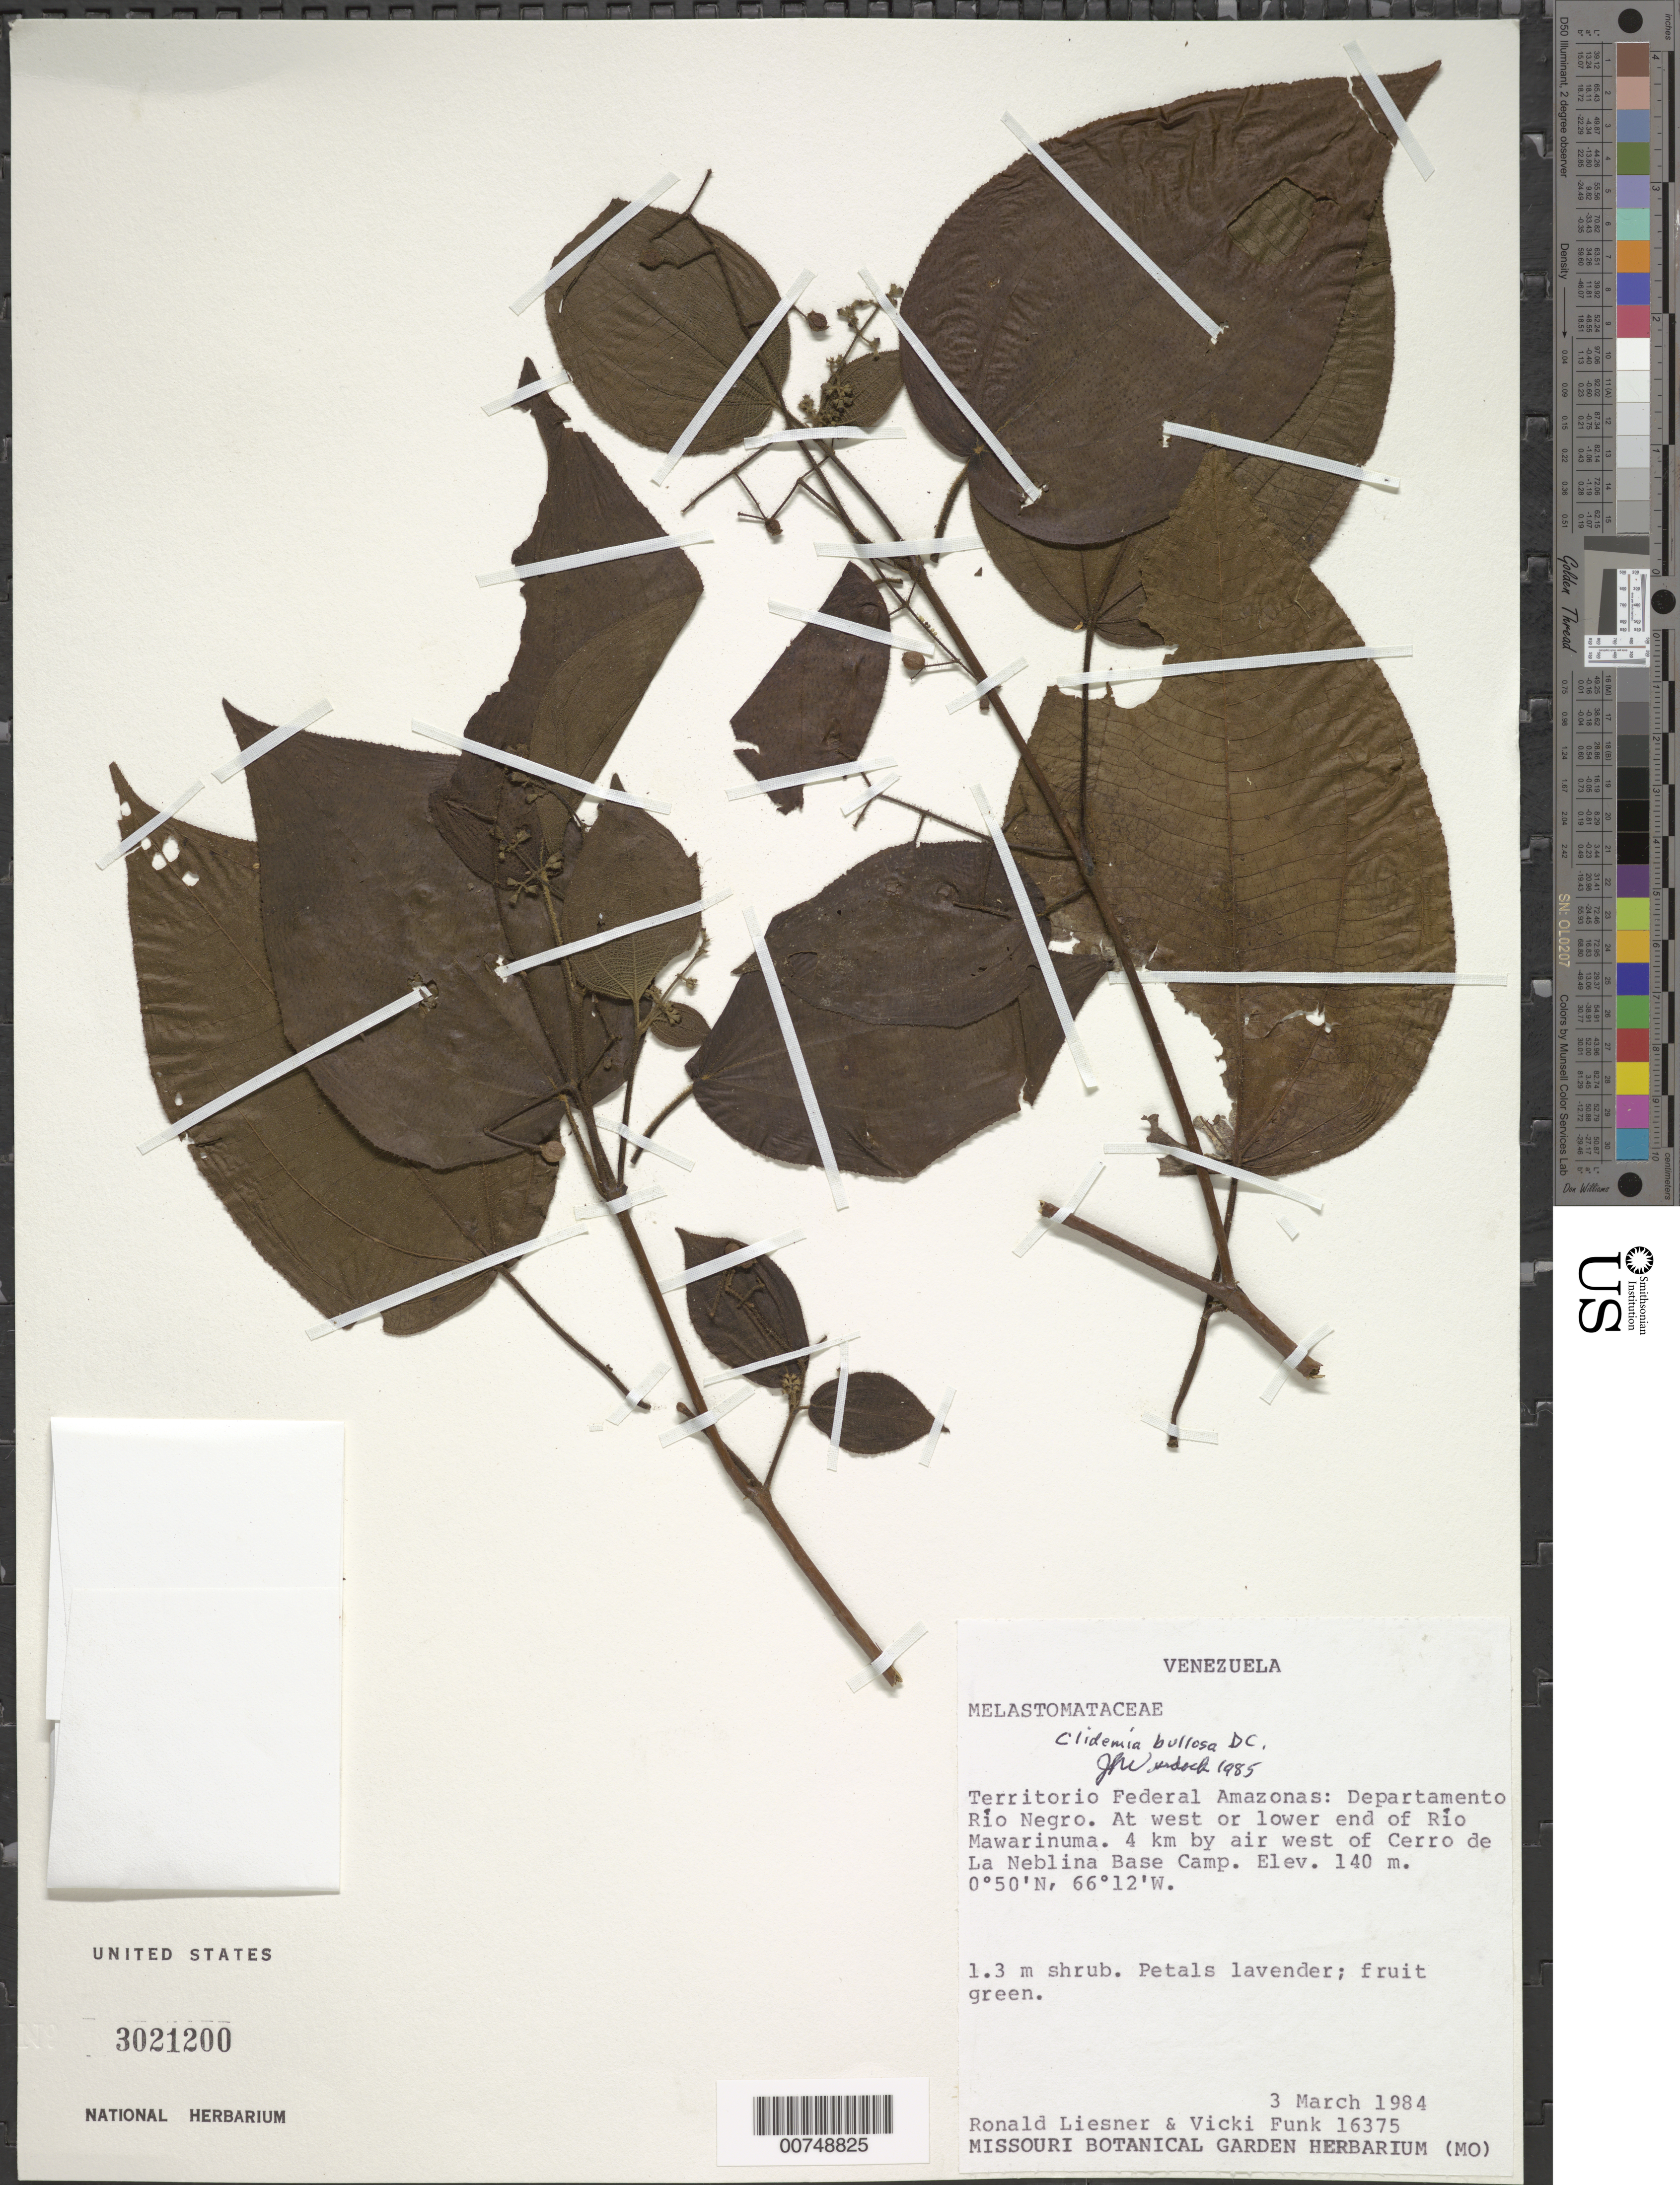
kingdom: Plantae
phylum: Tracheophyta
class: Magnoliopsida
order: Myrtales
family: Melastomataceae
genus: Clidemia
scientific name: Clidemia bullosa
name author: DC.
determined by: Wurdack, John J., (US), US (UNITED STATES)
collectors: R. L. Liesner & V. Funk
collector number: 16375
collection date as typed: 3-Mar-84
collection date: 1984-03-03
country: Venezuela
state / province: Amazonas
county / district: Río Negro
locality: Río Mawarinuma, at west or lower end; 4 km by air W of Cerro de La Neblina Base Camp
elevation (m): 140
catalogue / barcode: US 3021200